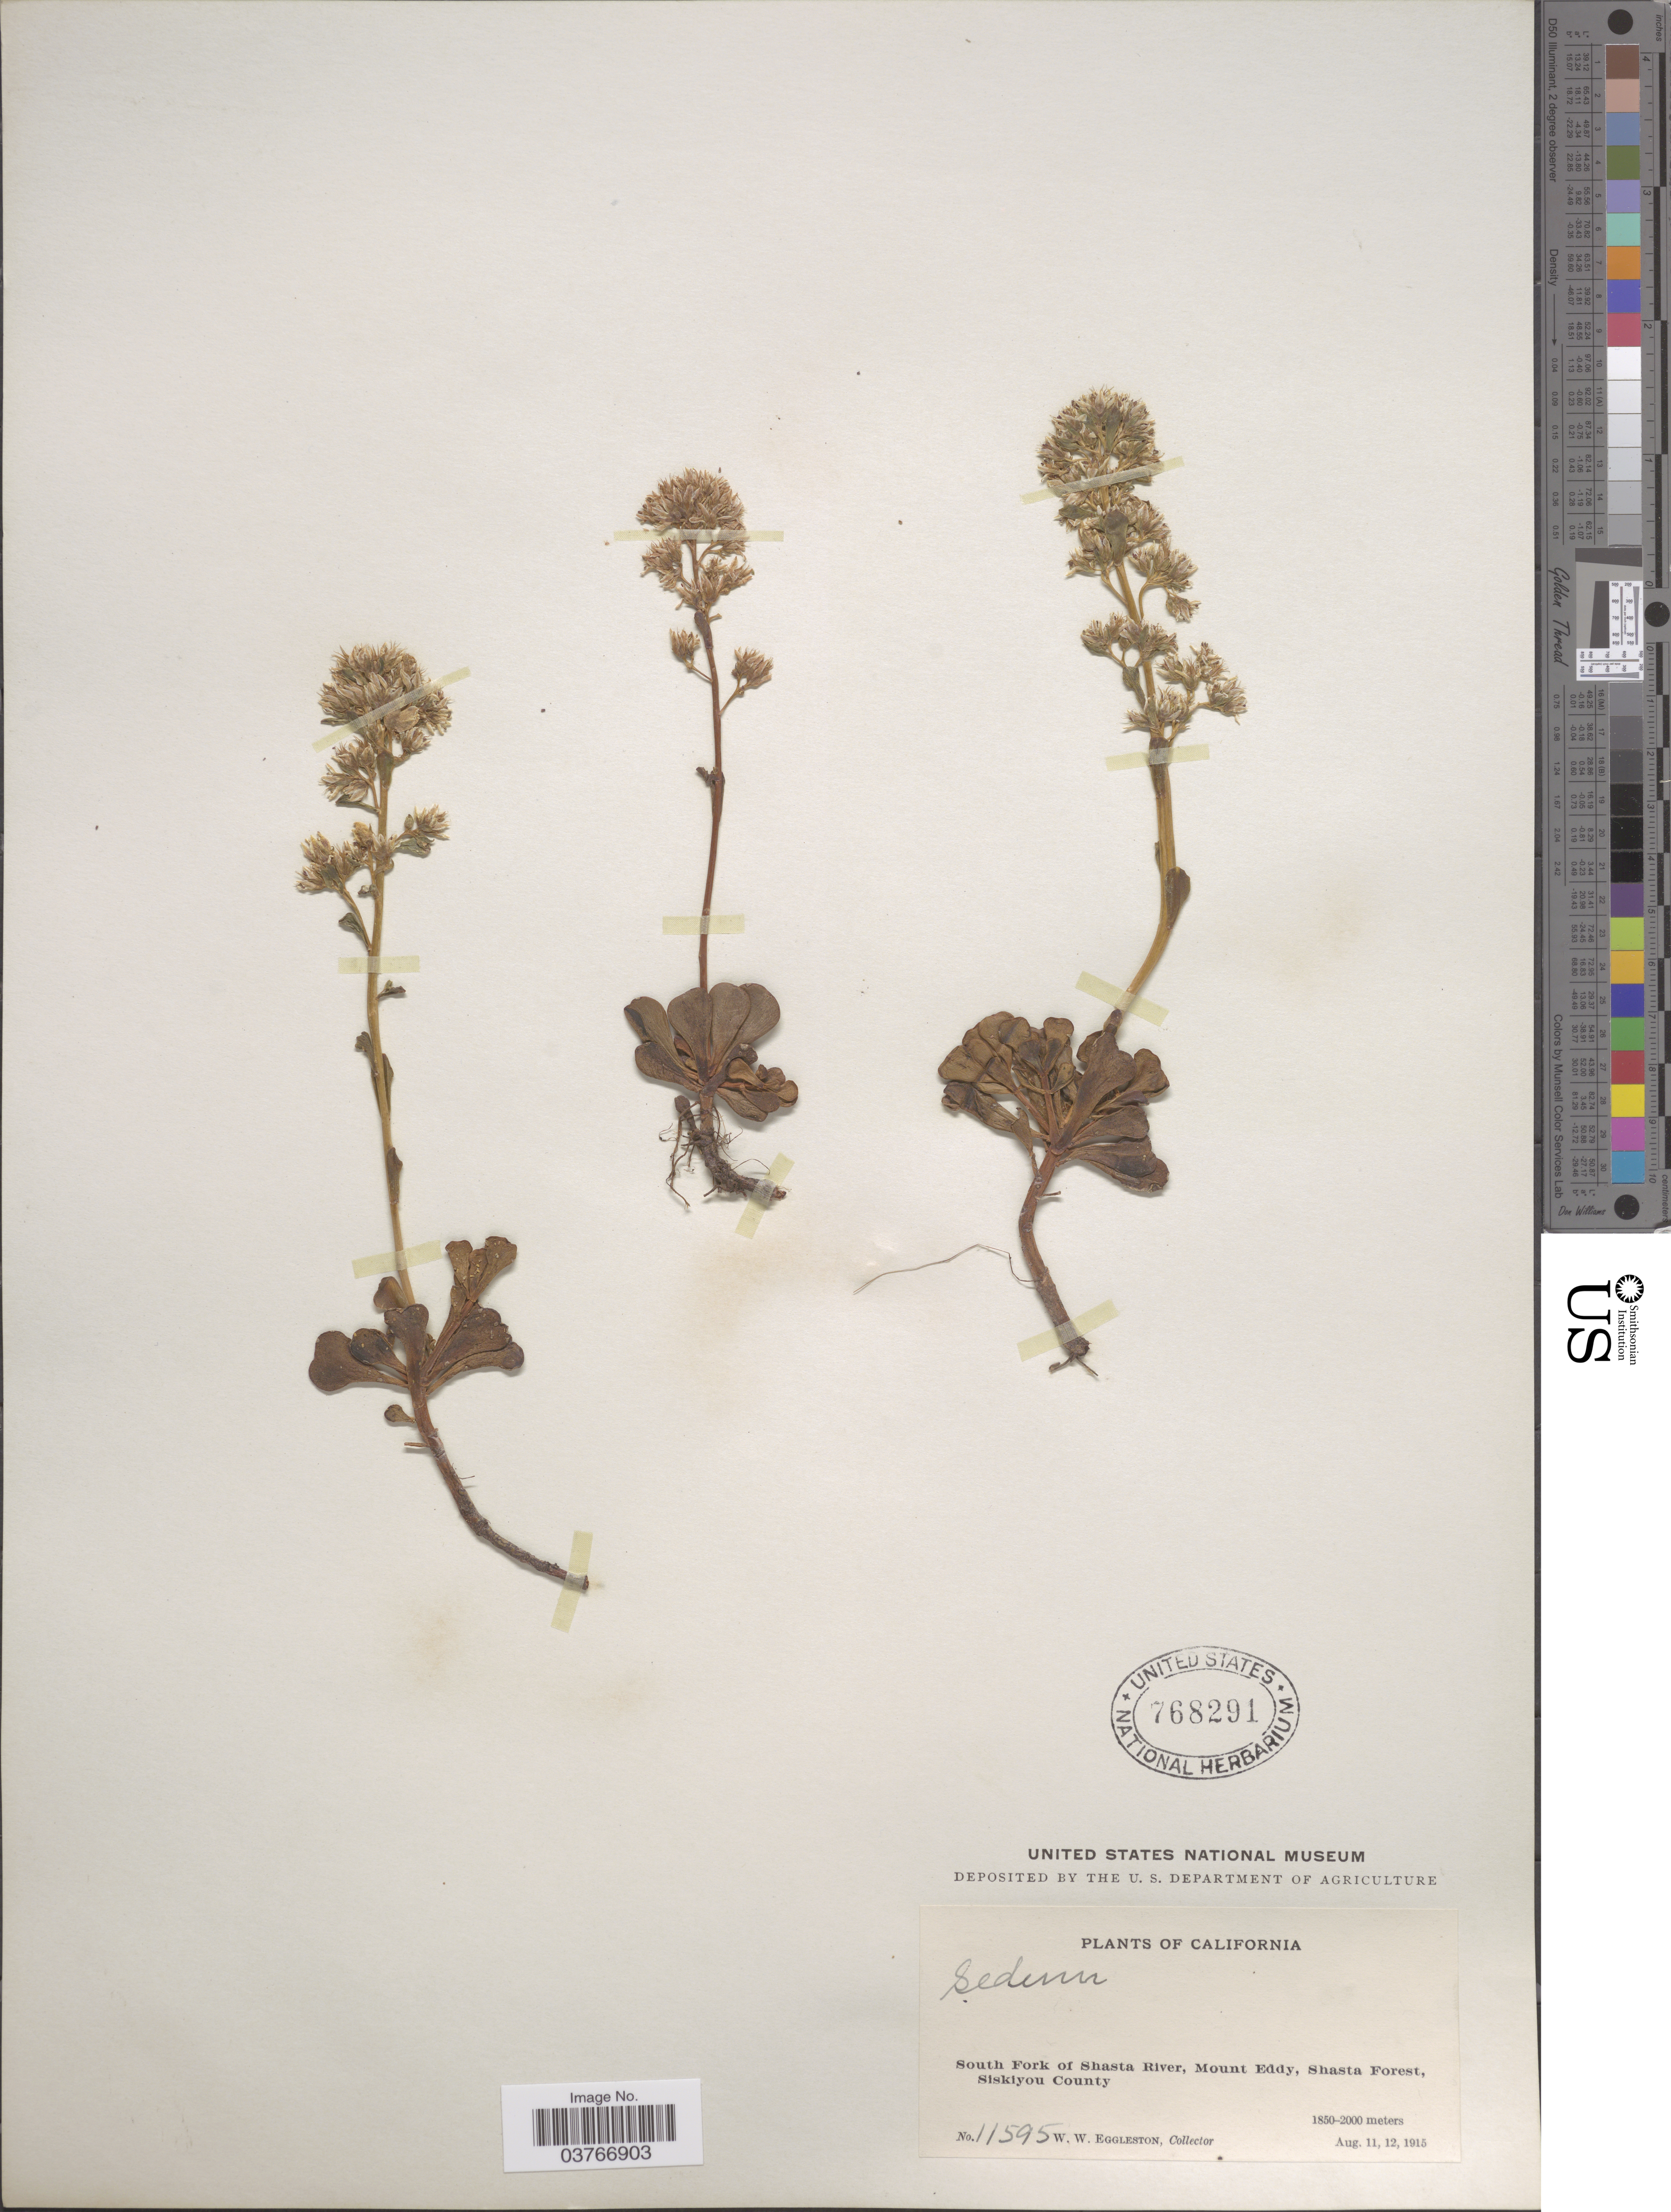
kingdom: Plantae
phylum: Tracheophyta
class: Magnoliopsida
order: Saxifragales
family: Crassulaceae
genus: Sedum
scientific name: Sedum sp.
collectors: W. W. Eggleston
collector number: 11595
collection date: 1915-08-11/1915-08-12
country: United States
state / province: California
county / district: Siskiyou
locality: South Fork of Shasta River, Mount Eddy, Shasta Forest, Siskiyou County.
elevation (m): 1850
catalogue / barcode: US 768291